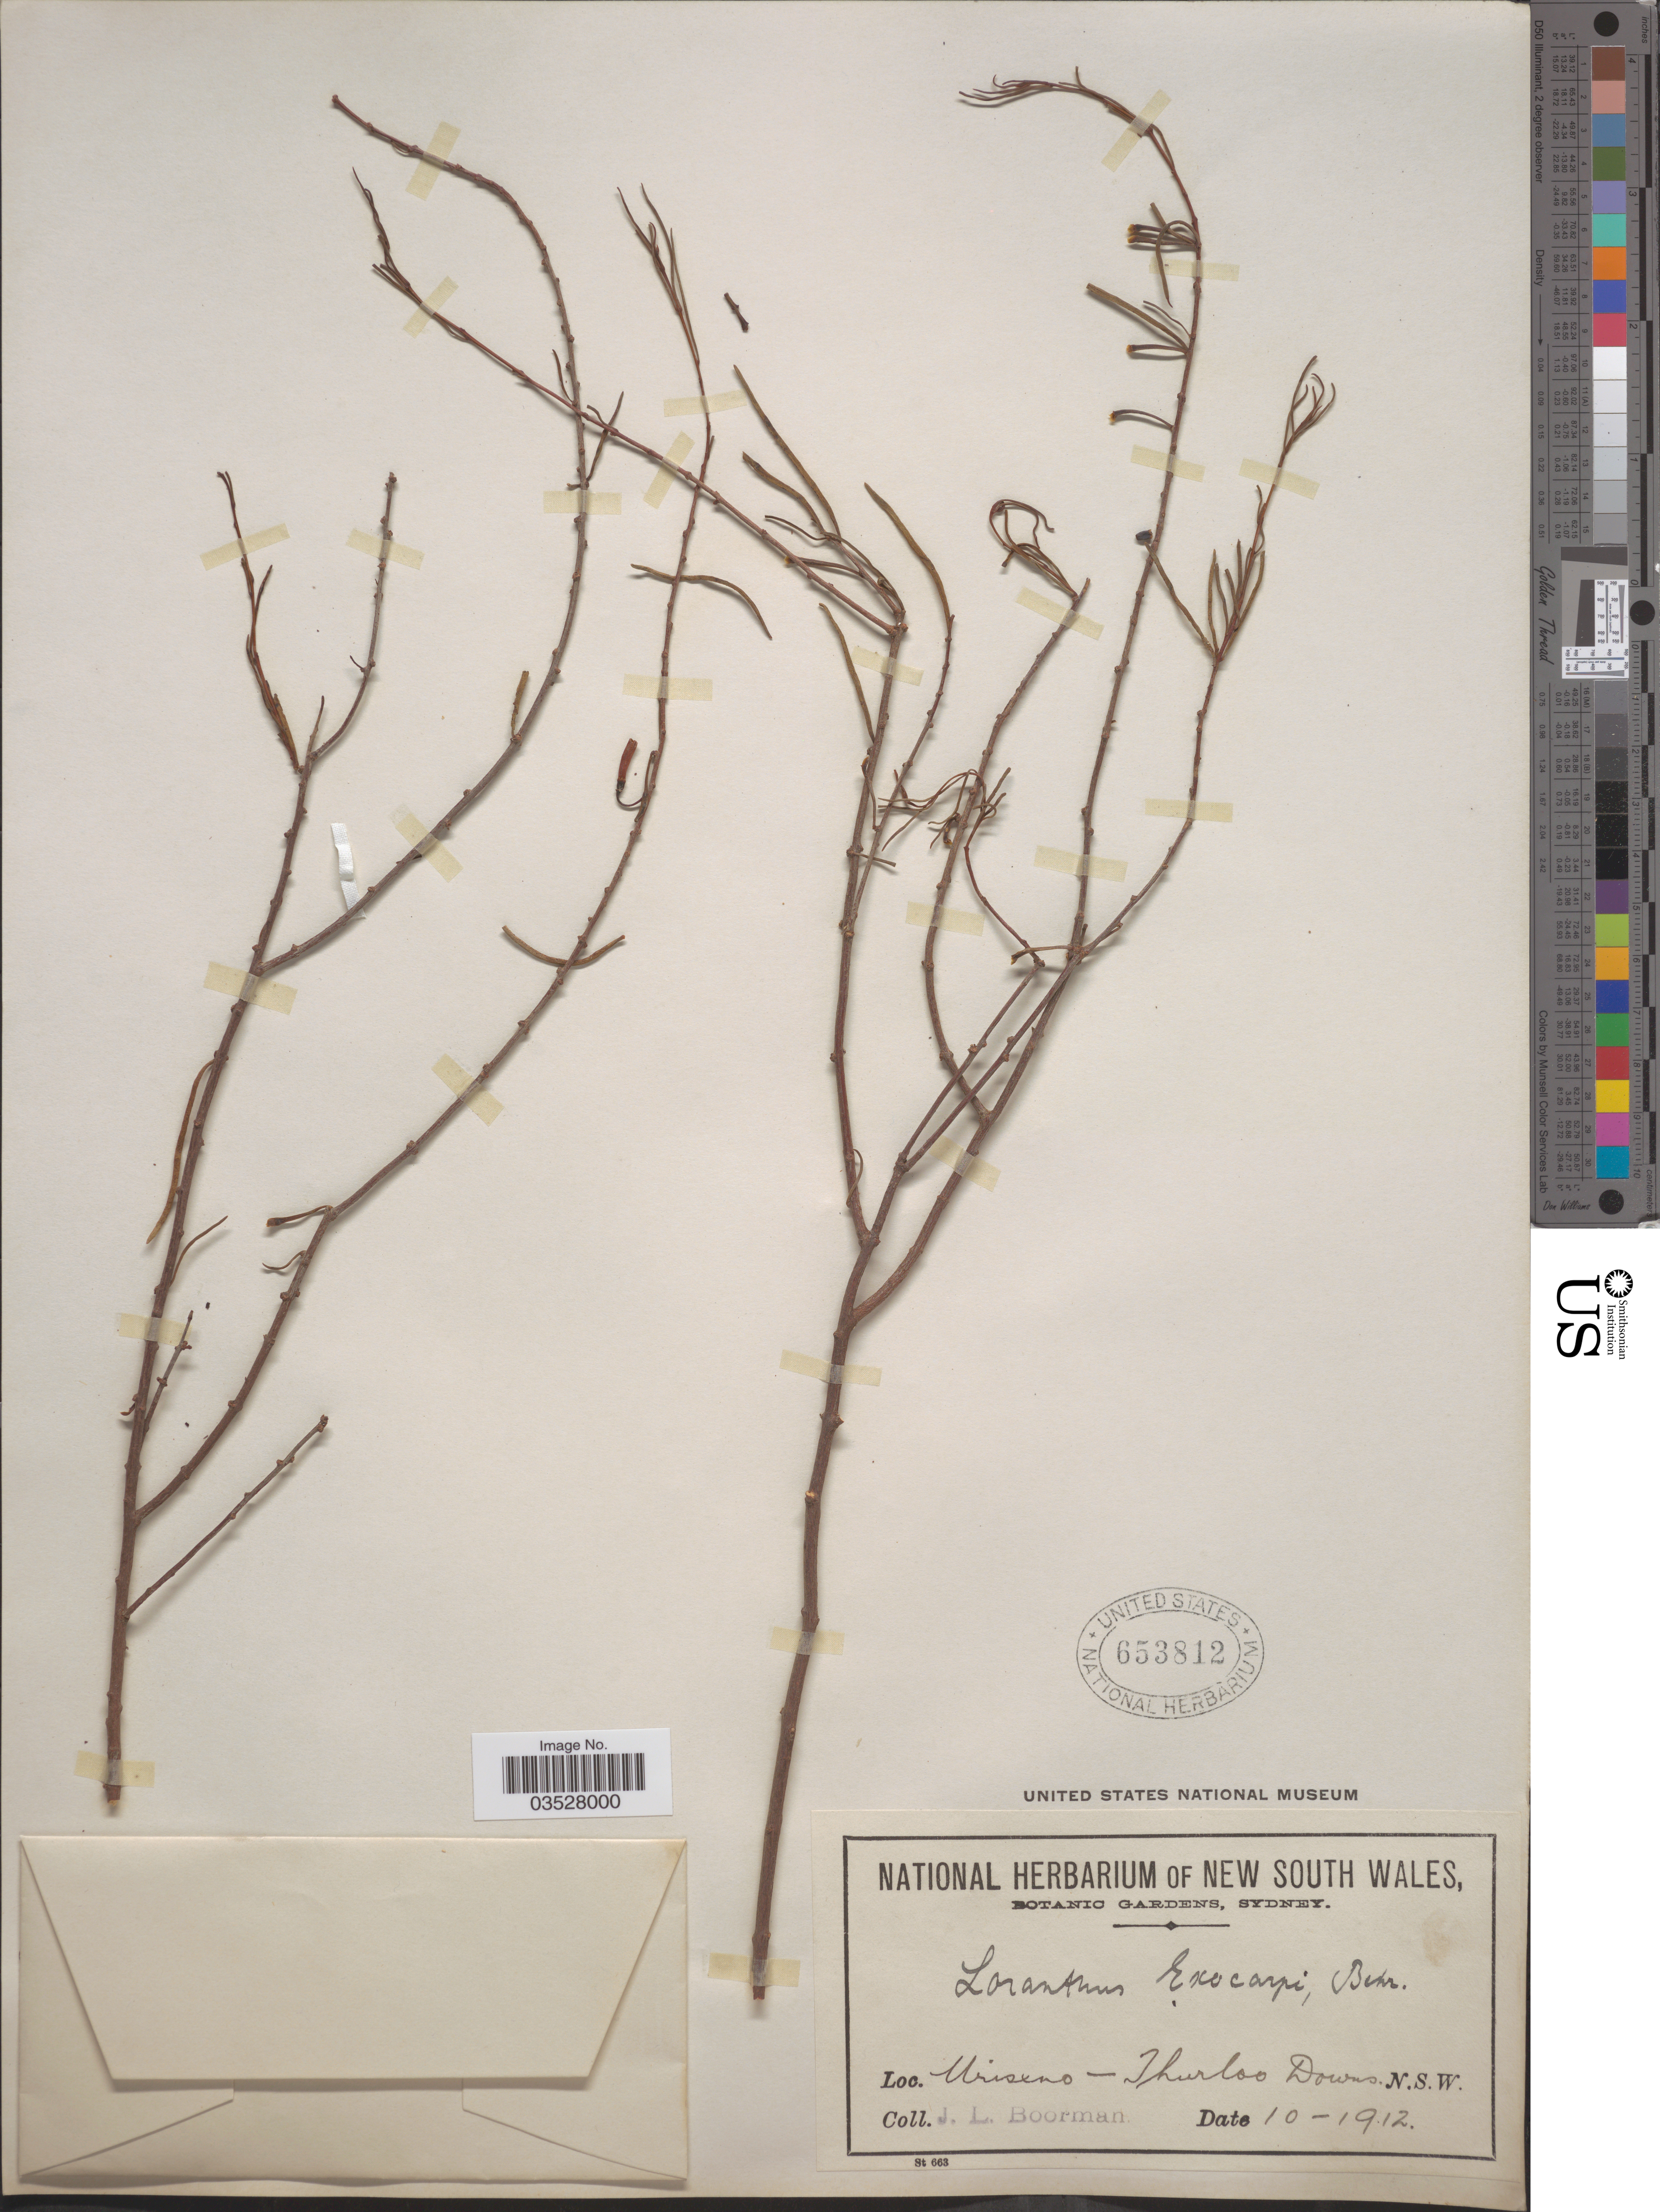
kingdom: Plantae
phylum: Tracheophyta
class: Magnoliopsida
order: Santalales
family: Loranthaceae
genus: Lysiana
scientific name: Lysiana exocarpi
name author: Tiegh.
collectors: J. Boorman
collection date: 1912-10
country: Australia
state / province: New South Wales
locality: Uriseno - Thurloo Downs. N.S.W.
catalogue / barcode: US 653812